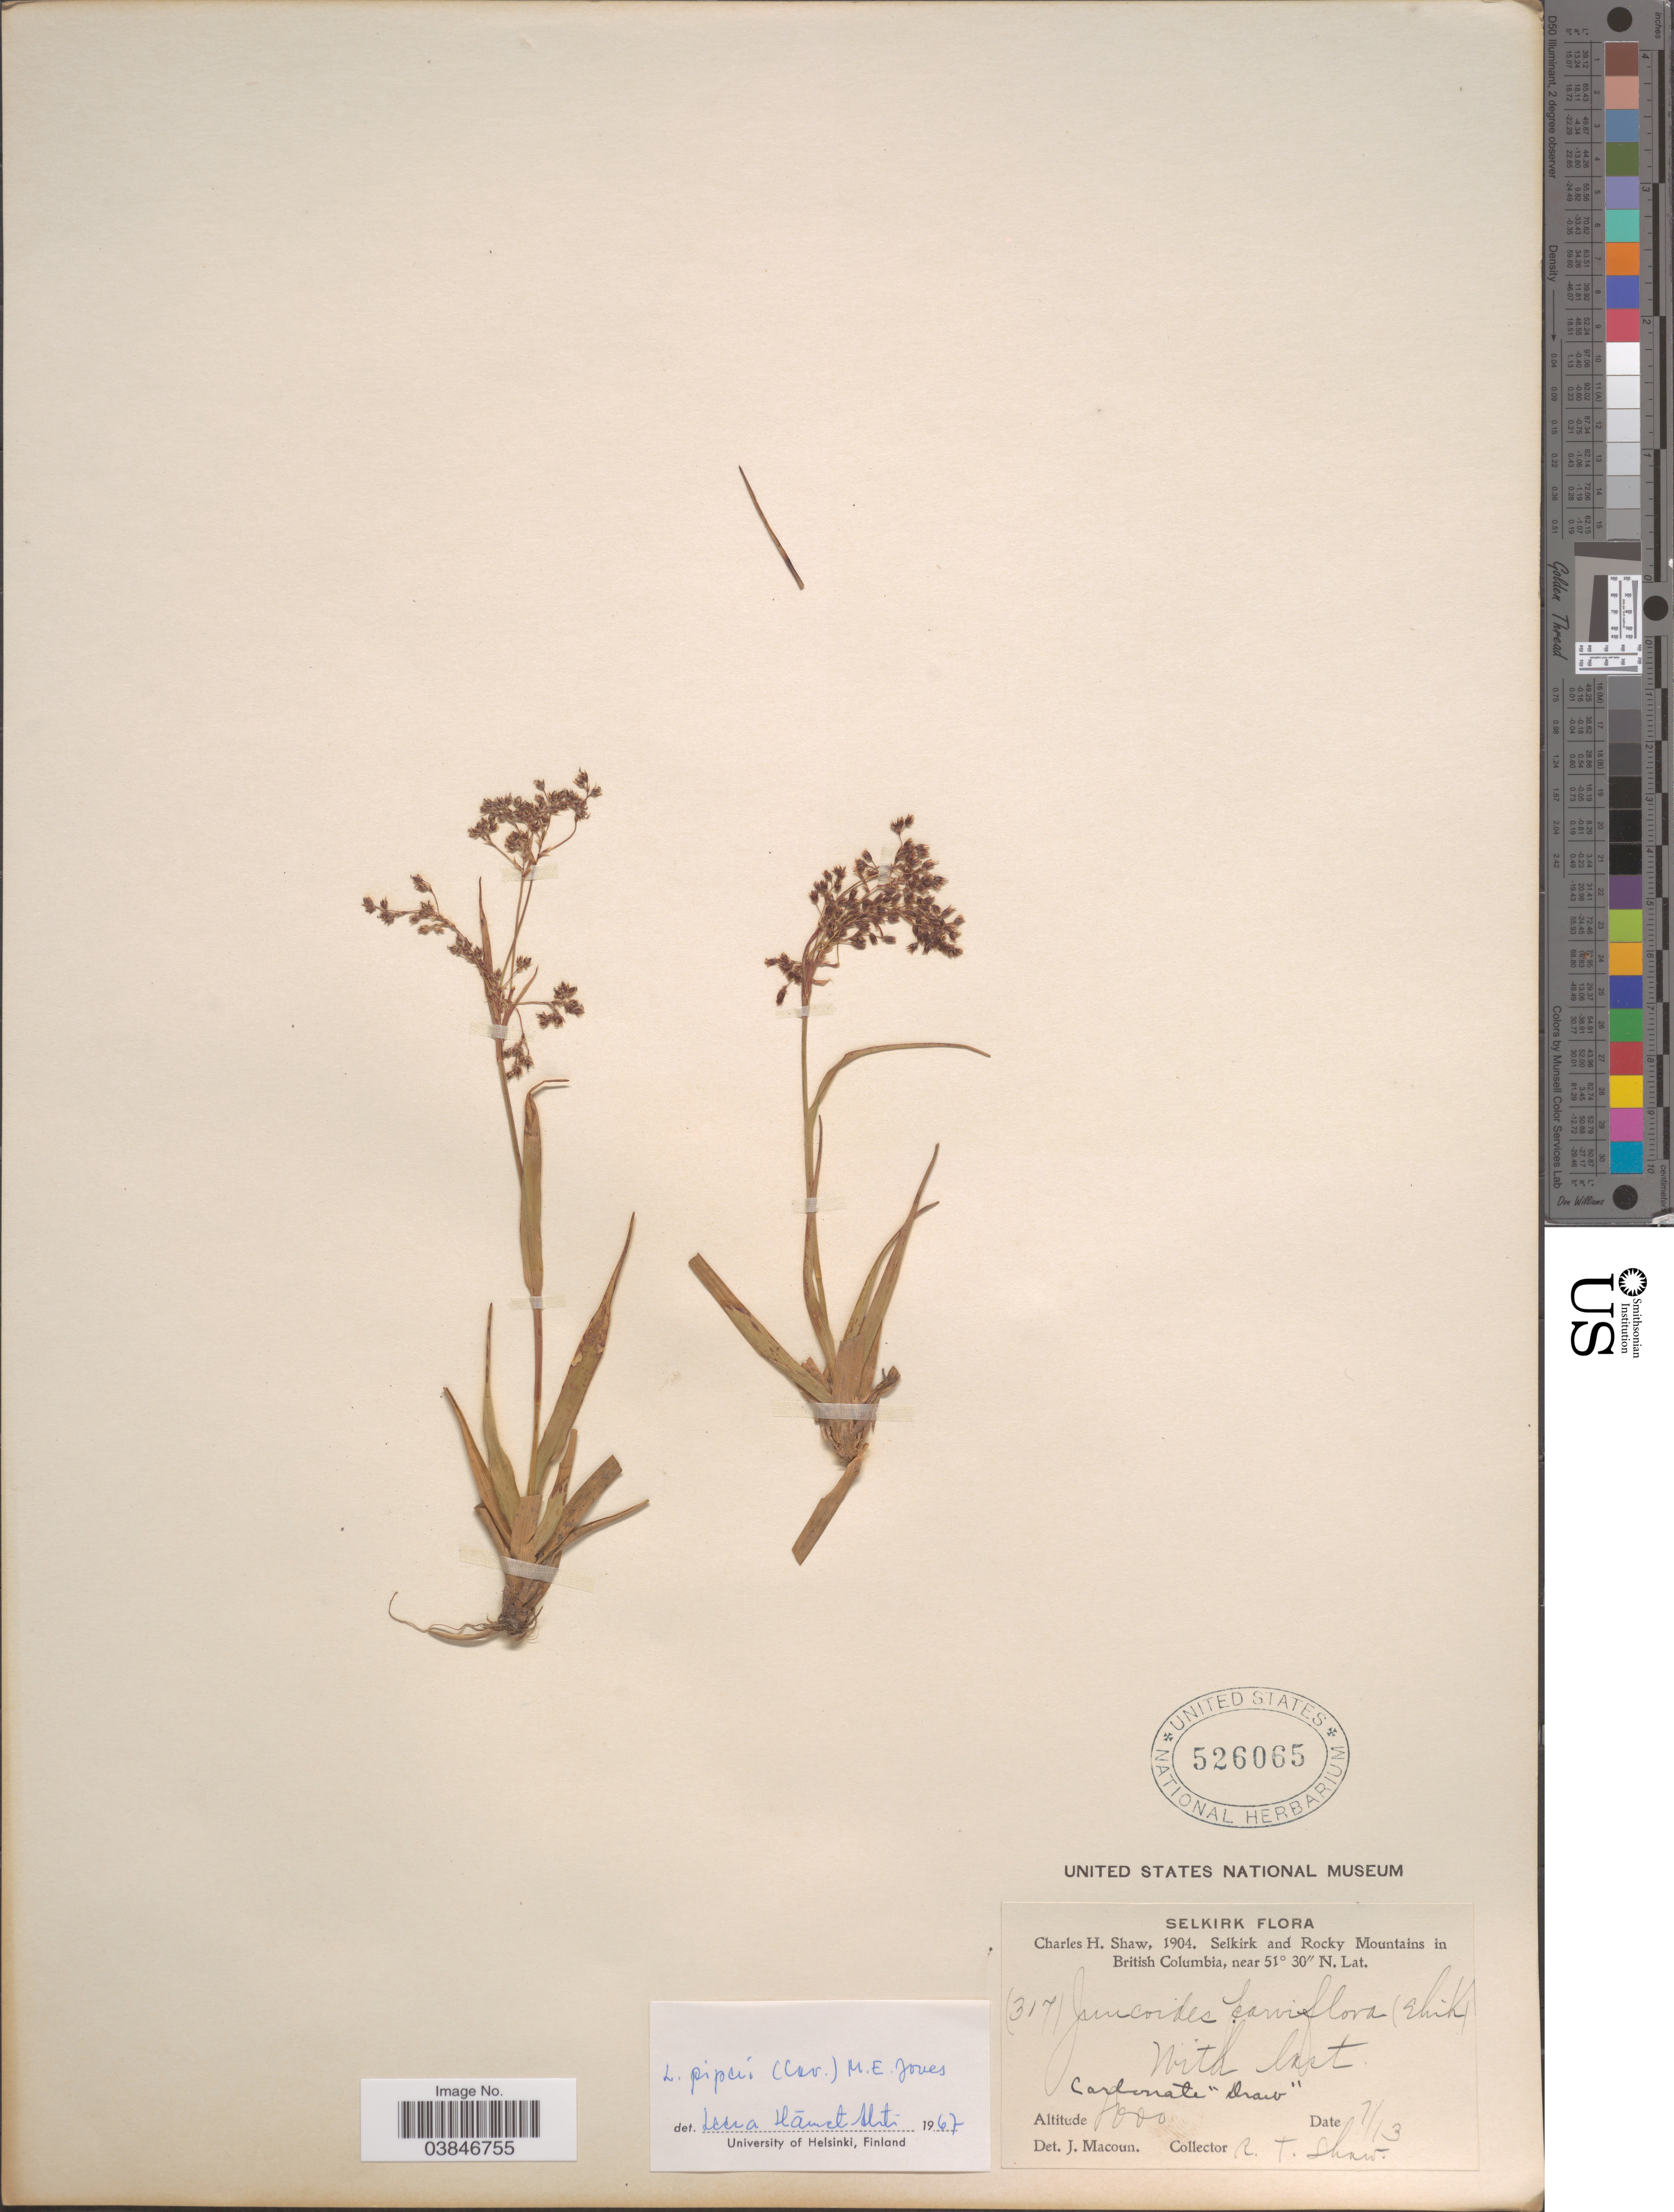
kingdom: Plantae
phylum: Tracheophyta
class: Liliopsida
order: Poales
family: Juncaceae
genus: Luzula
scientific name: Luzula piperi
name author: (Coville) M.E. Jones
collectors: R. T. Shaw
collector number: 317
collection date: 1904-07-13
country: Canada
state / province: British Columbia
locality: Selkirk and Rocky Mountains. Carbonate "Draw".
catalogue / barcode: US 526065